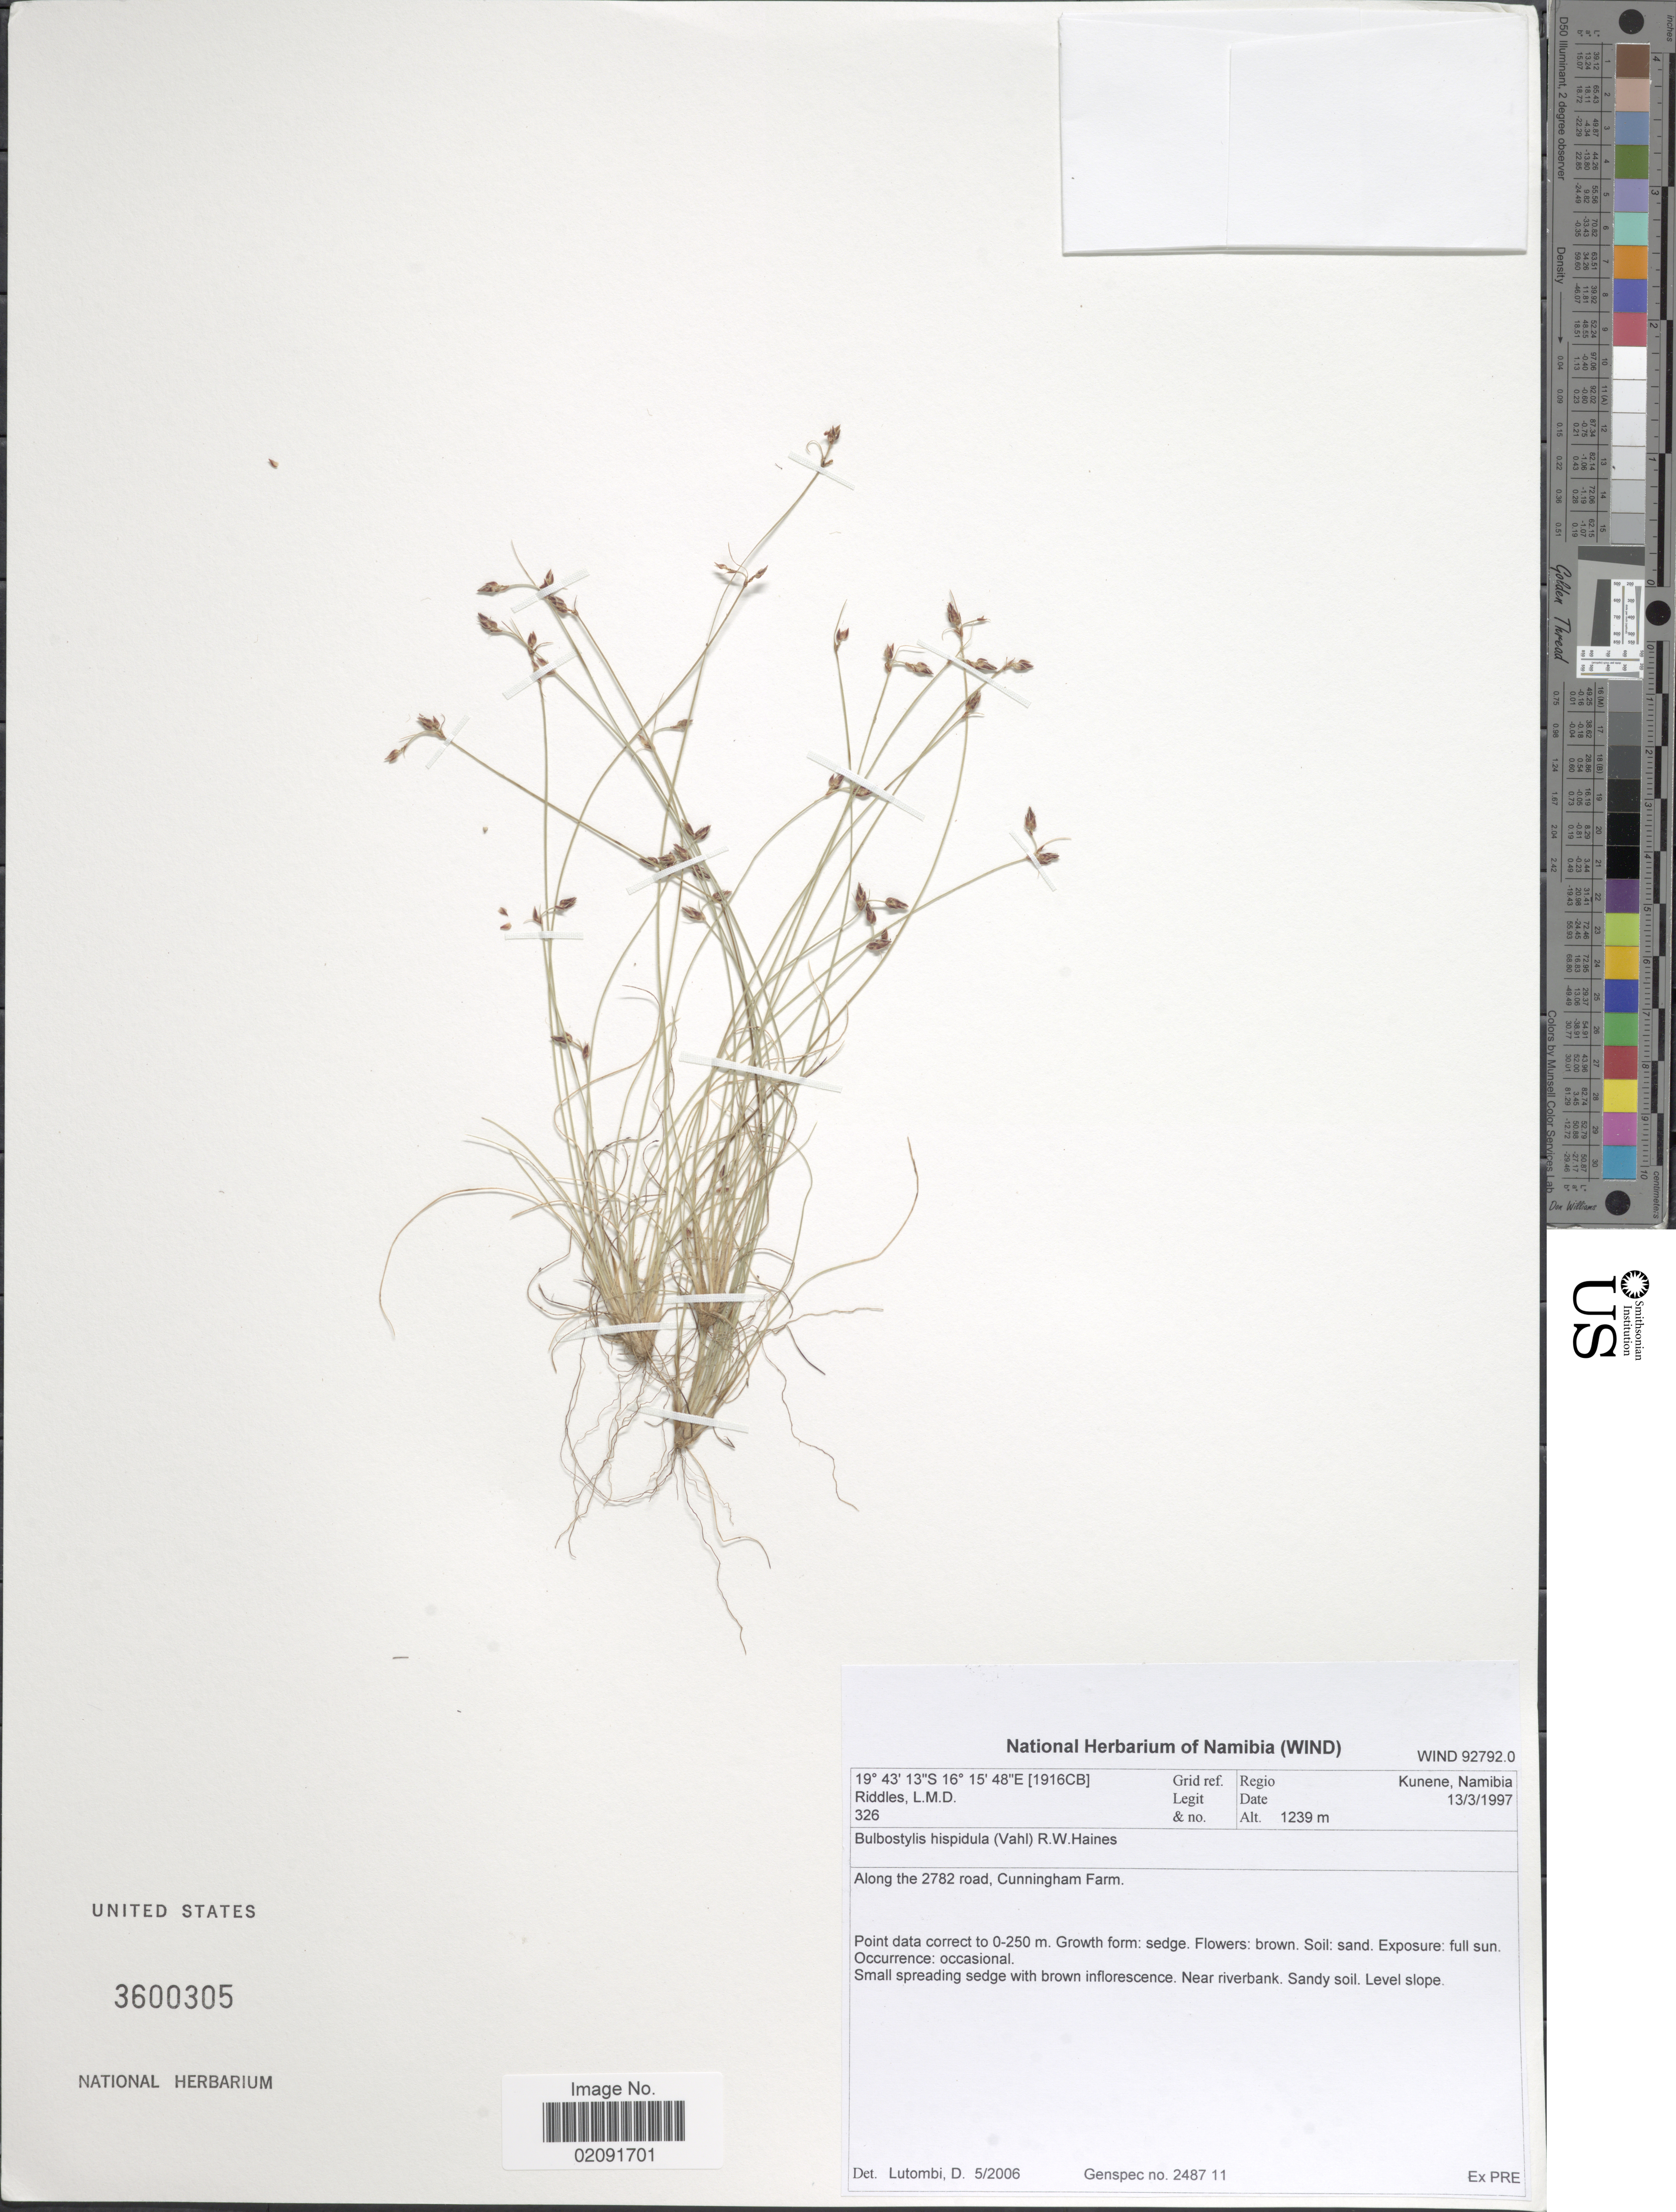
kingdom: Plantae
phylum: Tracheophyta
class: Liliopsida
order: Poales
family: Cyperaceae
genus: Bulbostylis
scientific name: Bulbostylis hispidula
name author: (Vahl) R.W. Haines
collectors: L. Riddles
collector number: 326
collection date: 1997-03-13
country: Namibia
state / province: Kunene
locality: Along the 2782 road, Cunningham Farm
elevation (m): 1239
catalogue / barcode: US 3600305